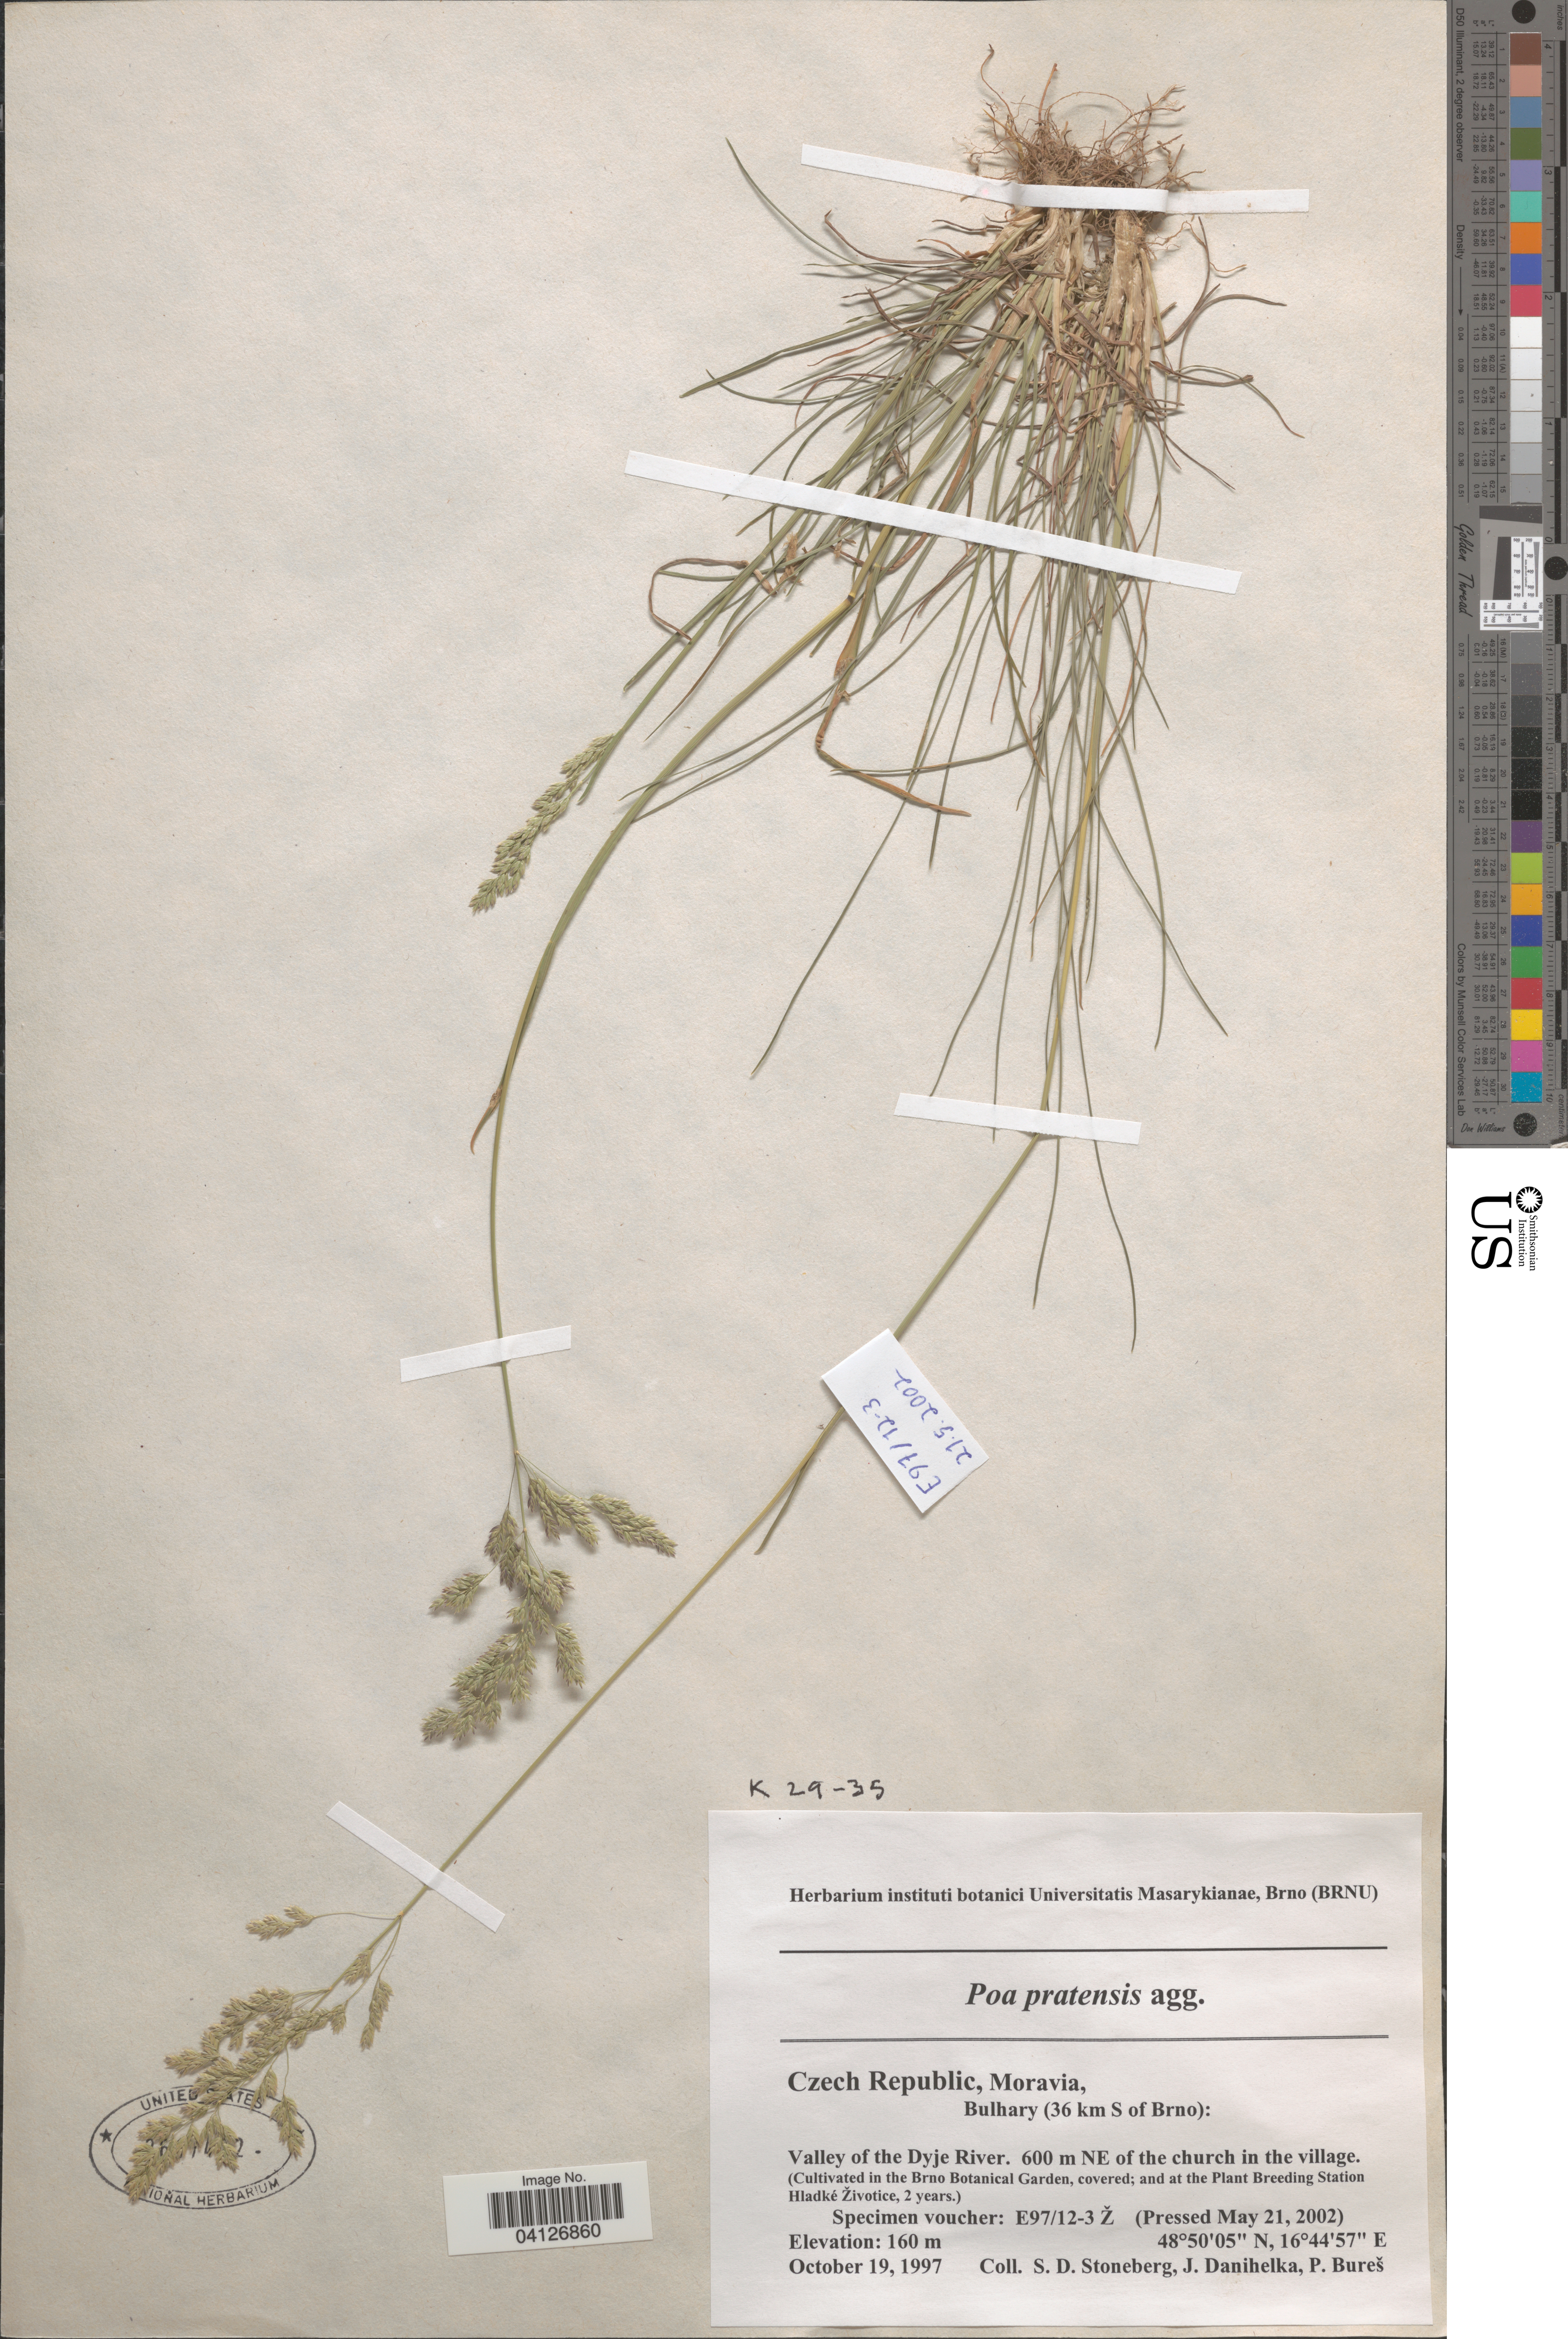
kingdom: Plantae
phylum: Tracheophyta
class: Liliopsida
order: Poales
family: Poaceae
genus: Poa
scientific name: Poa pratensis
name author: L.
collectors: Ex herb. instituti botanici Universitatis Masarykianae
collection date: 2002-05-21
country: Czechia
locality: In the Brno Botanical Garden, covered; and at the Plant Breeding Station Hladké Životice, 2 years.